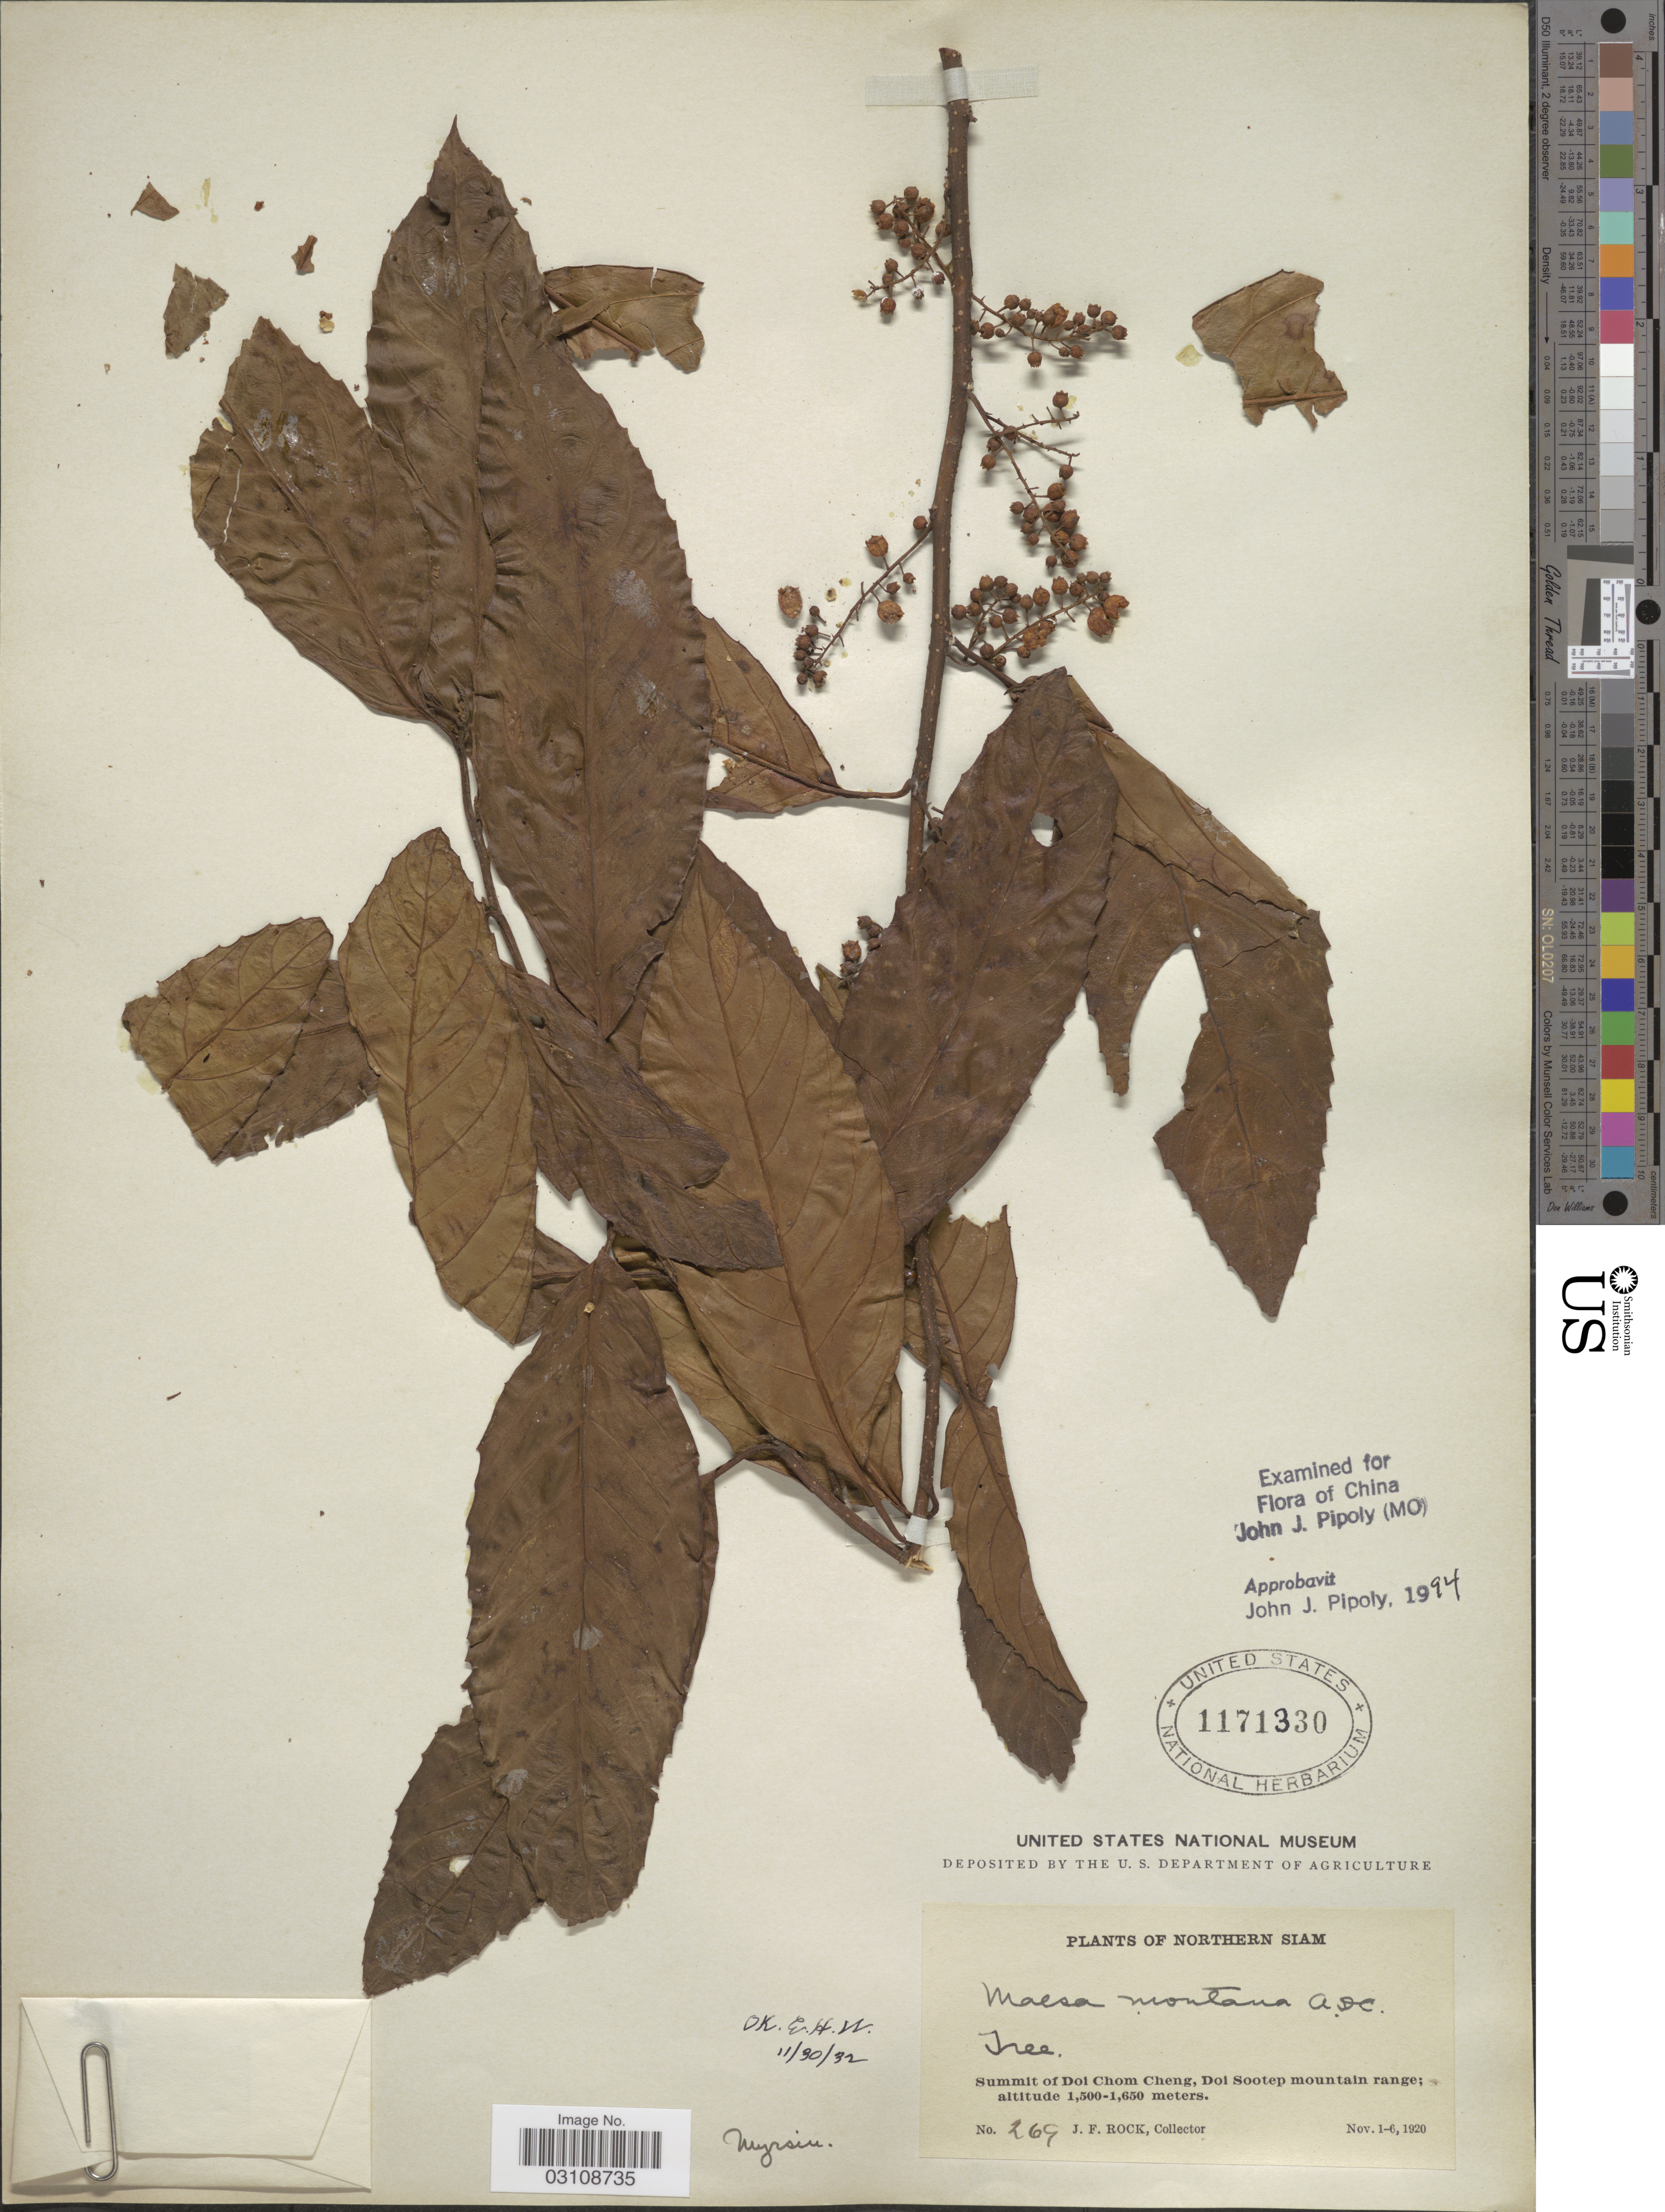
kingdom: Plantae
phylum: Tracheophyta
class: Magnoliopsida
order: Ericales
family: Primulaceae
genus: Maesa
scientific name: Maesa montana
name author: A. DC.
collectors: J. Rock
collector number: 269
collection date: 1920-11-01/1920-11-06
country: Thailand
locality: Northern Siam, Summit of Doi Chom Cheng, Doi Sootep mountain range.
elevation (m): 1500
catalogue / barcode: US 1171330